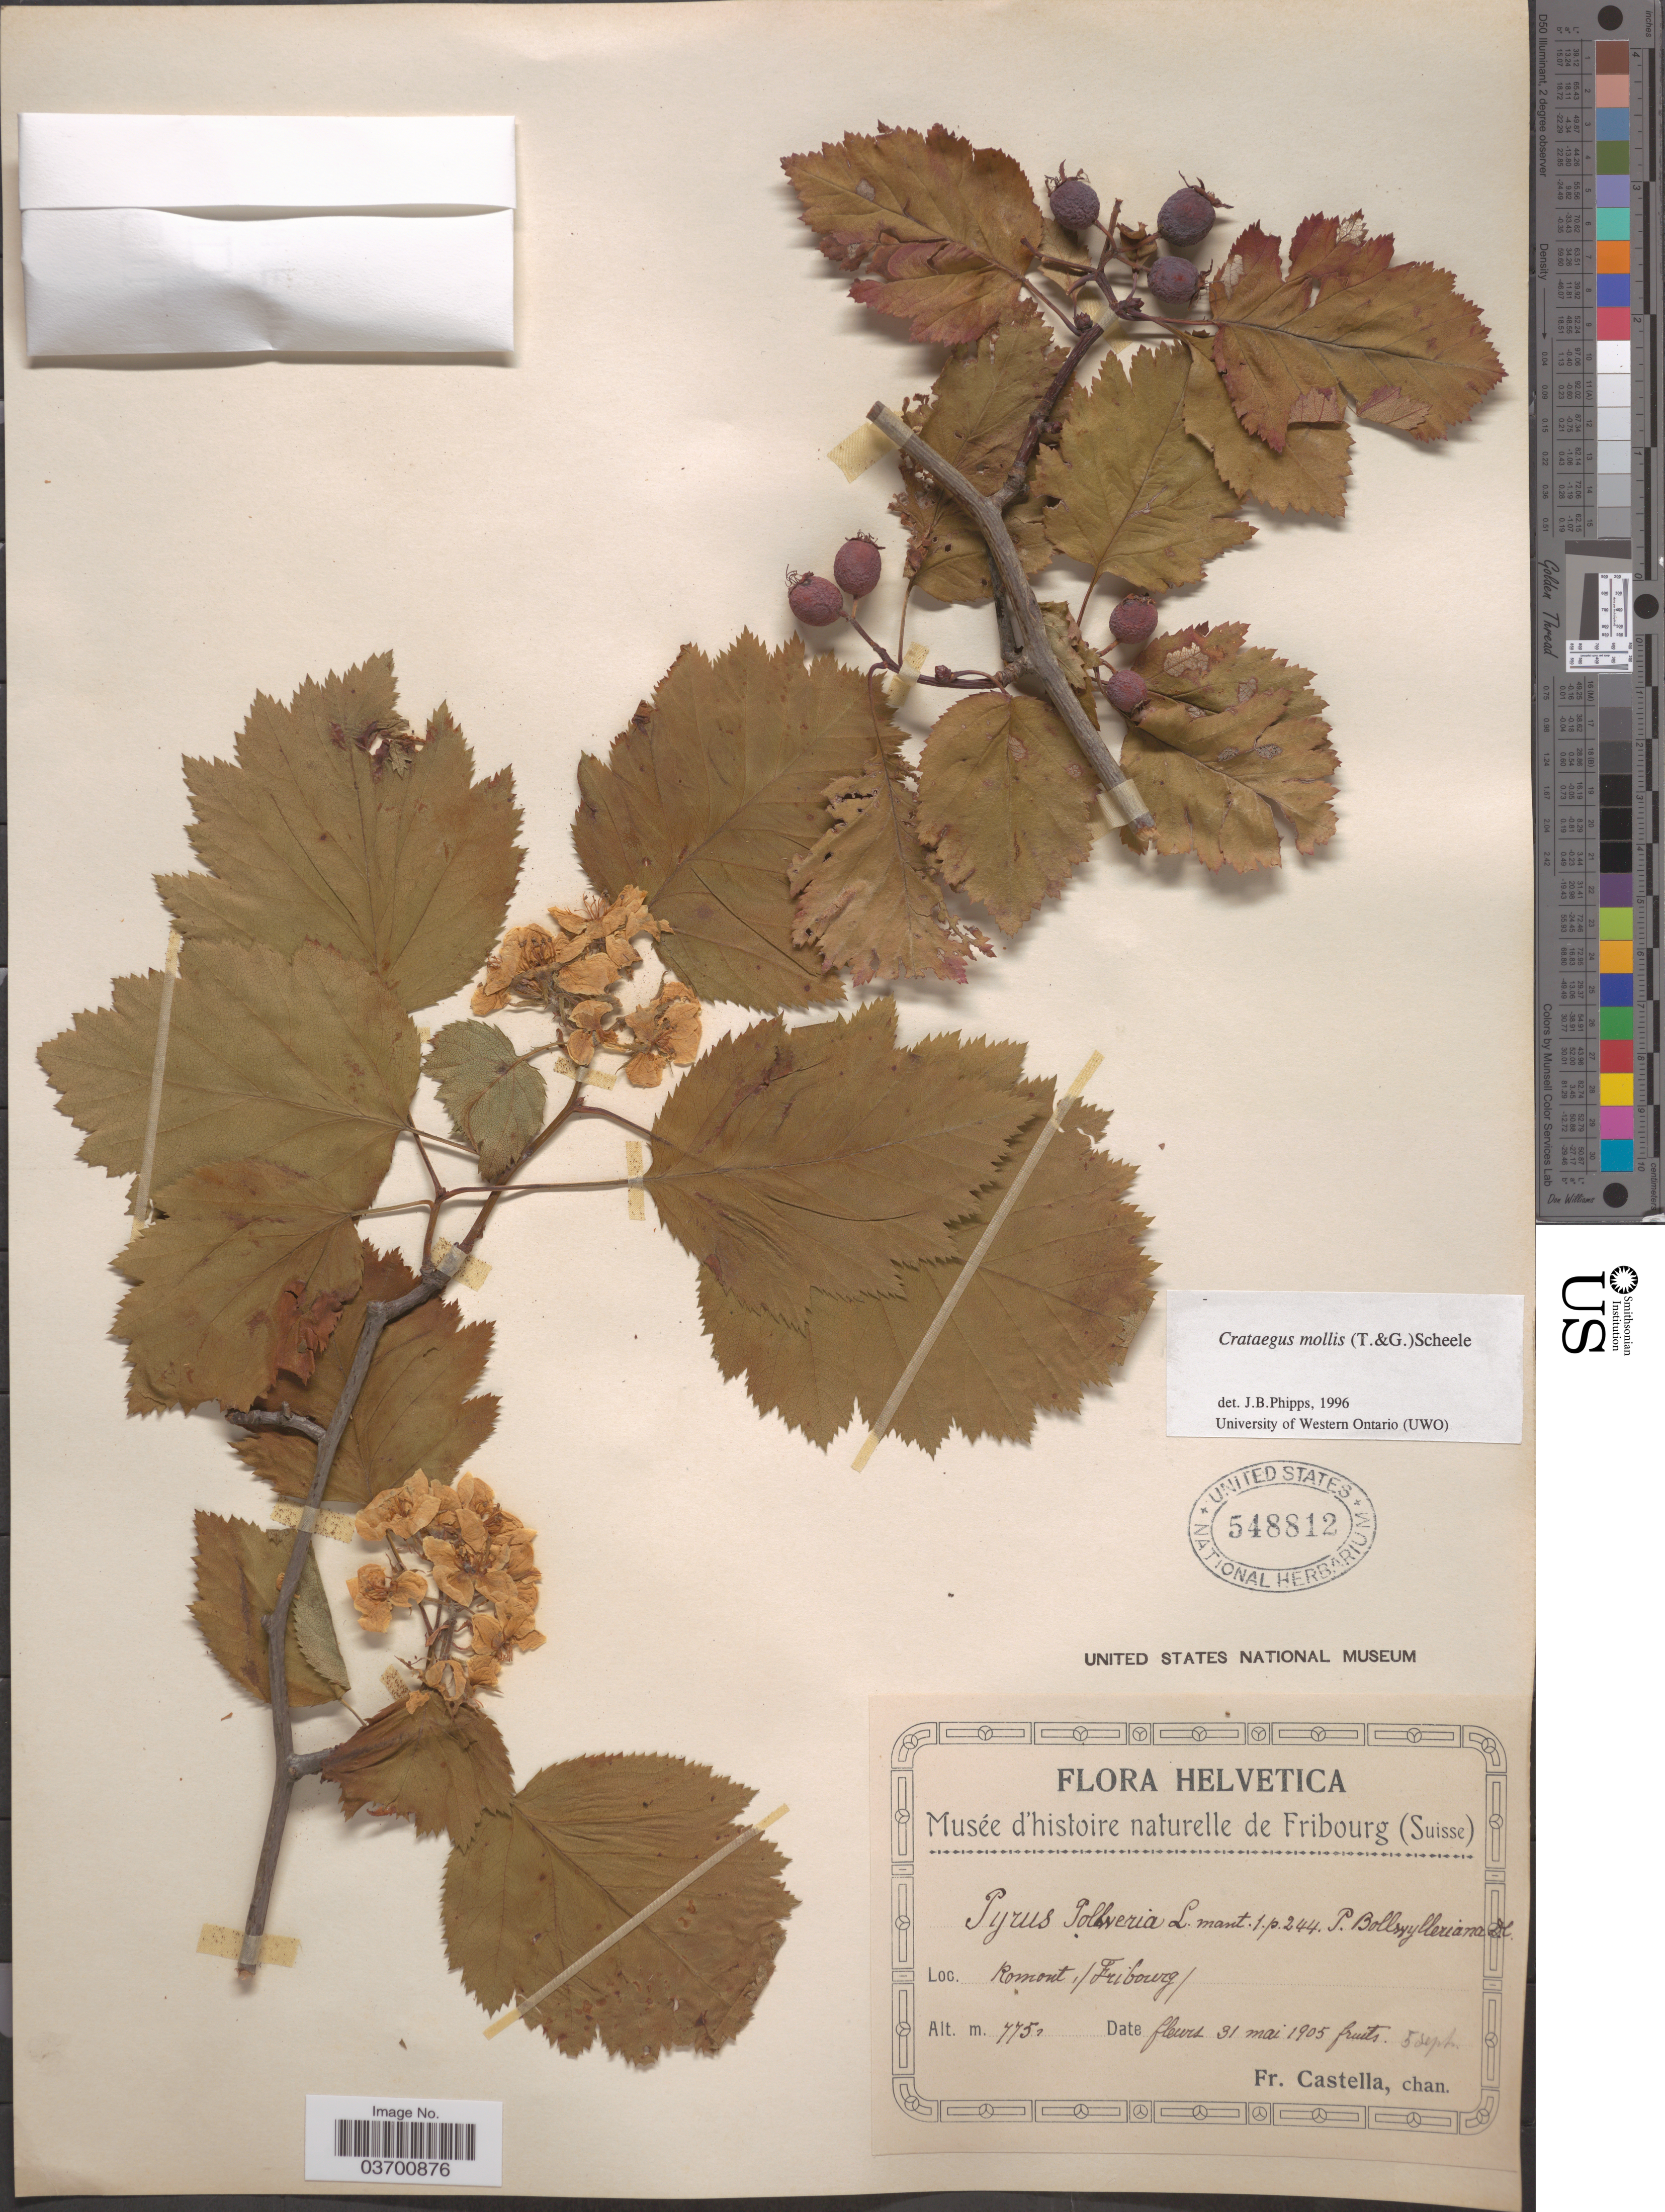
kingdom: Plantae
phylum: Tracheophyta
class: Magnoliopsida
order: Rosales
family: Rosaceae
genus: Crataegus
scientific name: Crataegus mollis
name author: (Torr. & A. Gray) Scheele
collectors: Fr. Castella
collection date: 1905-05-31/1905-09-05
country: Switzerland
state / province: Fribourg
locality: Helvetica. Romont.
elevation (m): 775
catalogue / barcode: US 548812